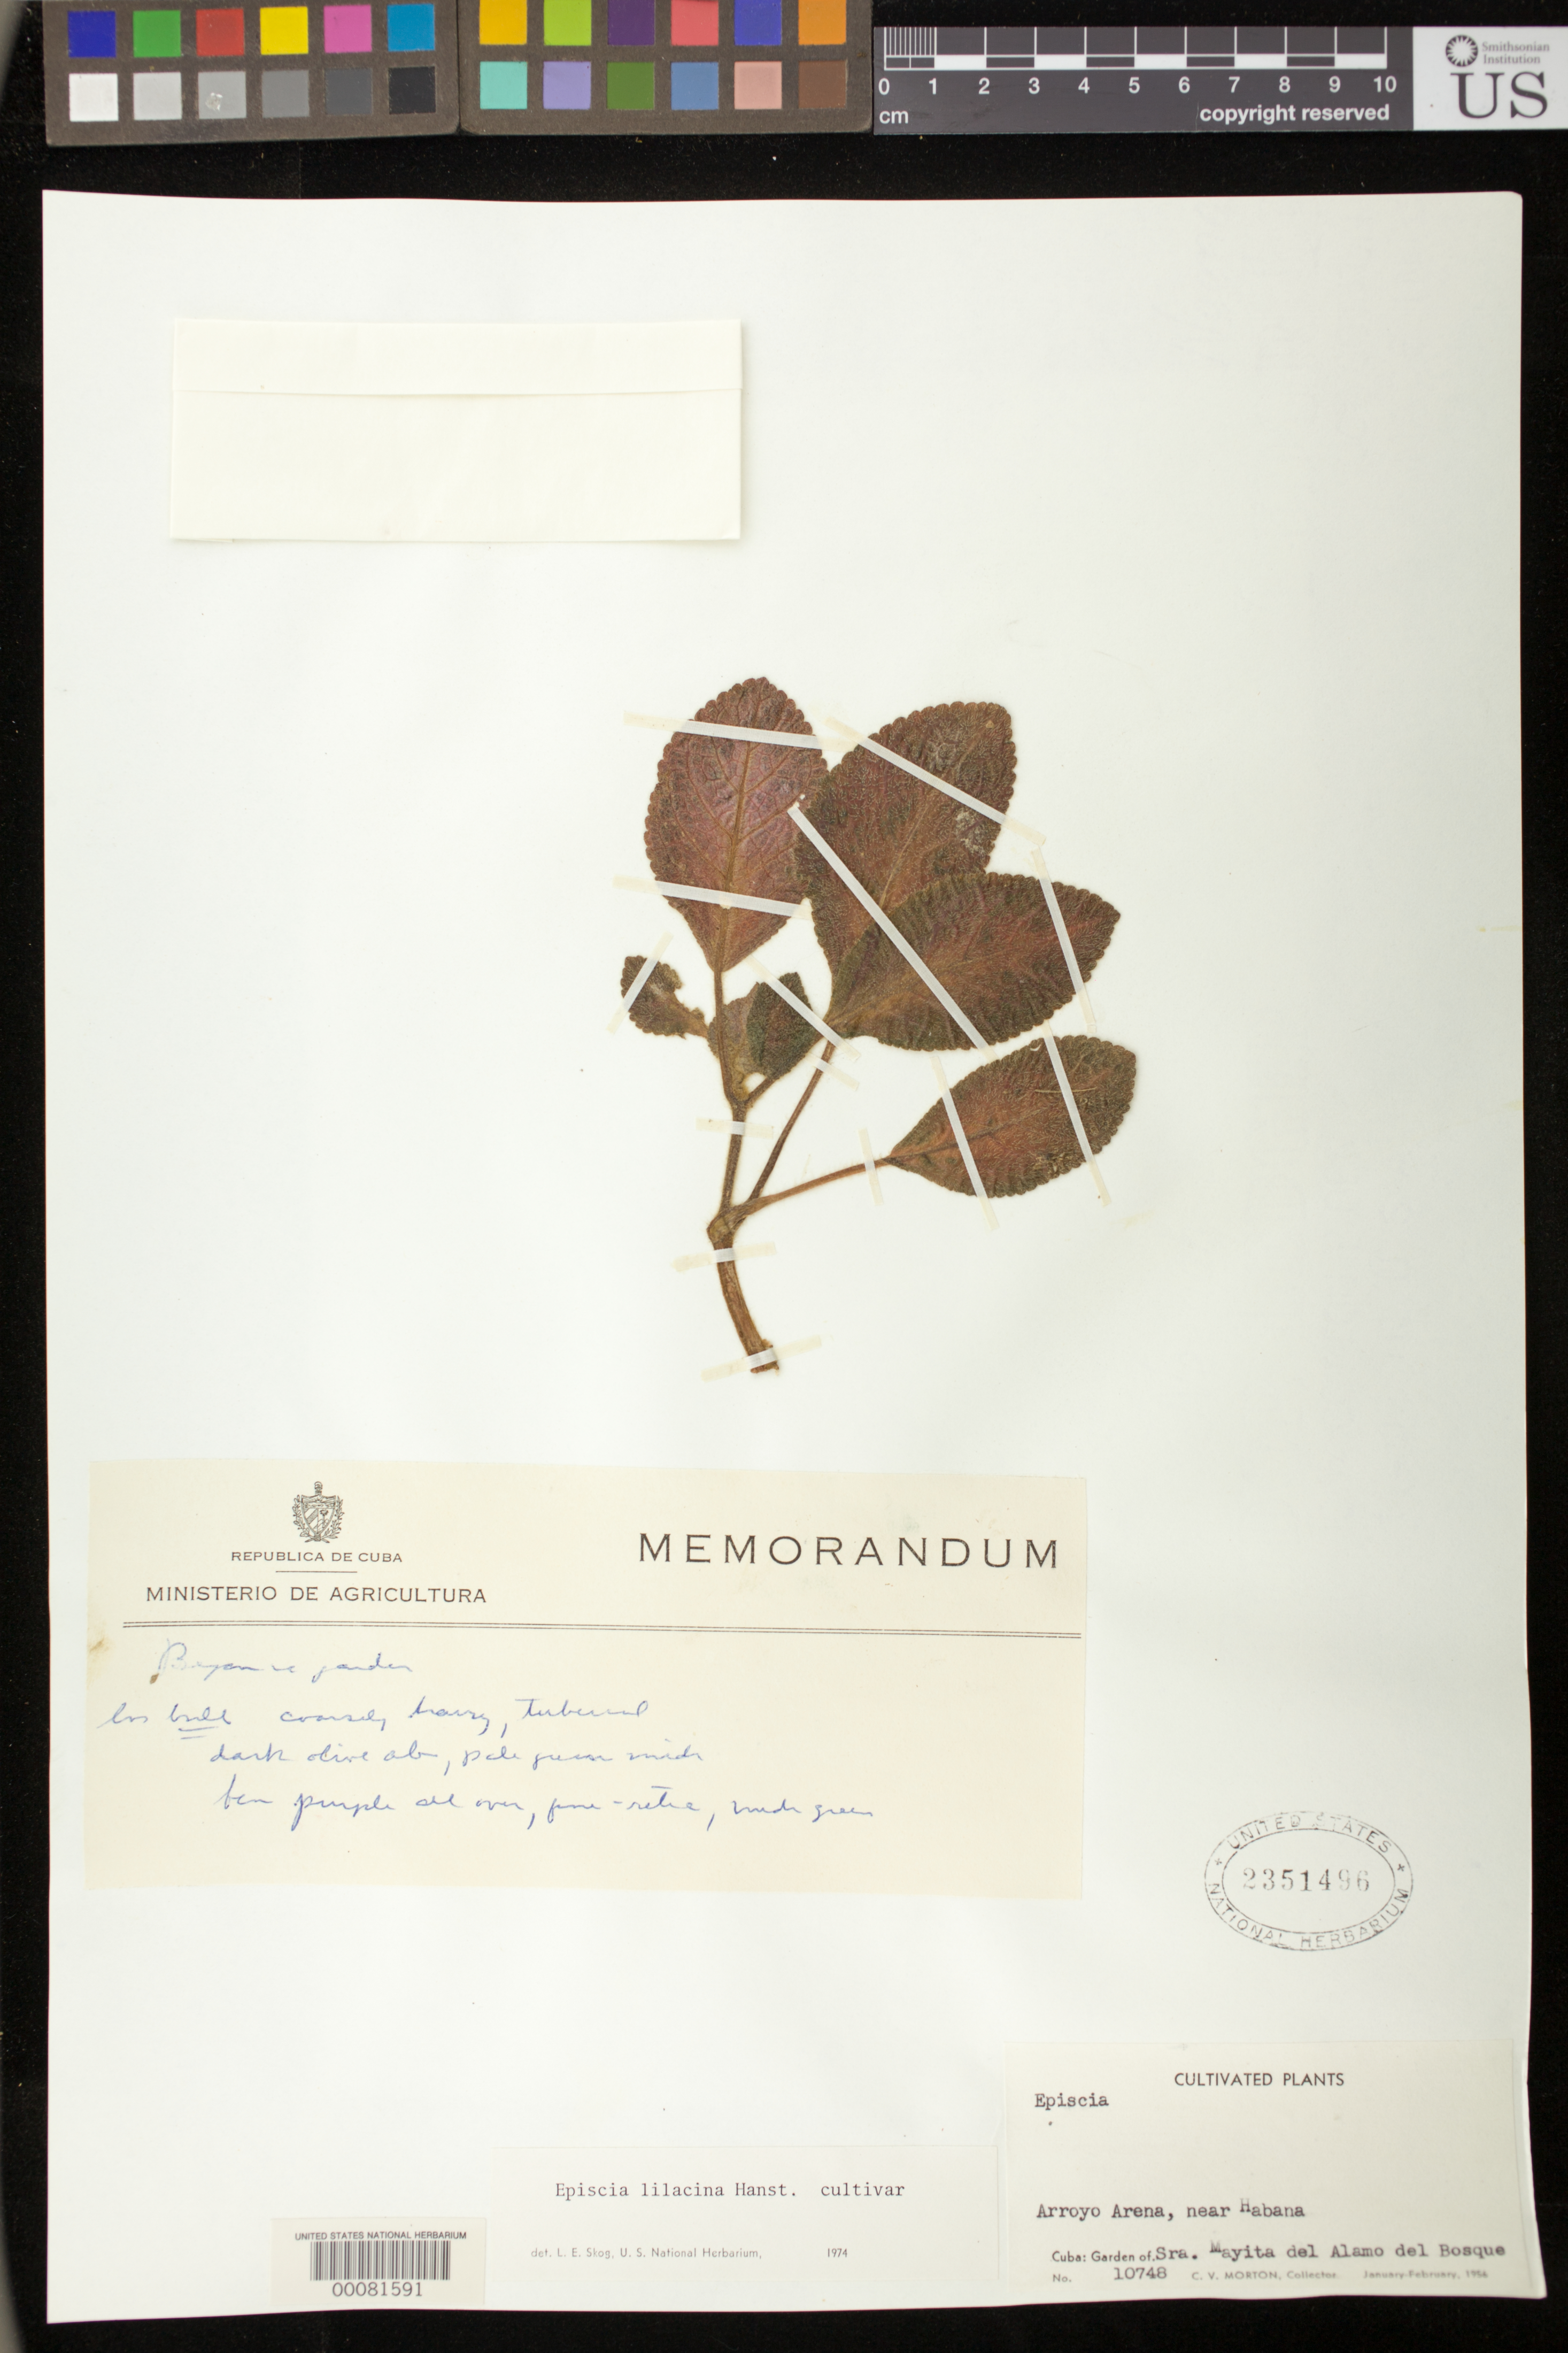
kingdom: Plantae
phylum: Tracheophyta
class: Magnoliopsida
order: Lamiales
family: Gesneriaceae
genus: Episcia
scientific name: Episcia lilacina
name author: Hanst.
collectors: C. V. Morton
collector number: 10748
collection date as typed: Jan-Feb 1956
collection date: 1956-01/1956-02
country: Cuba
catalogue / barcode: US 2351496